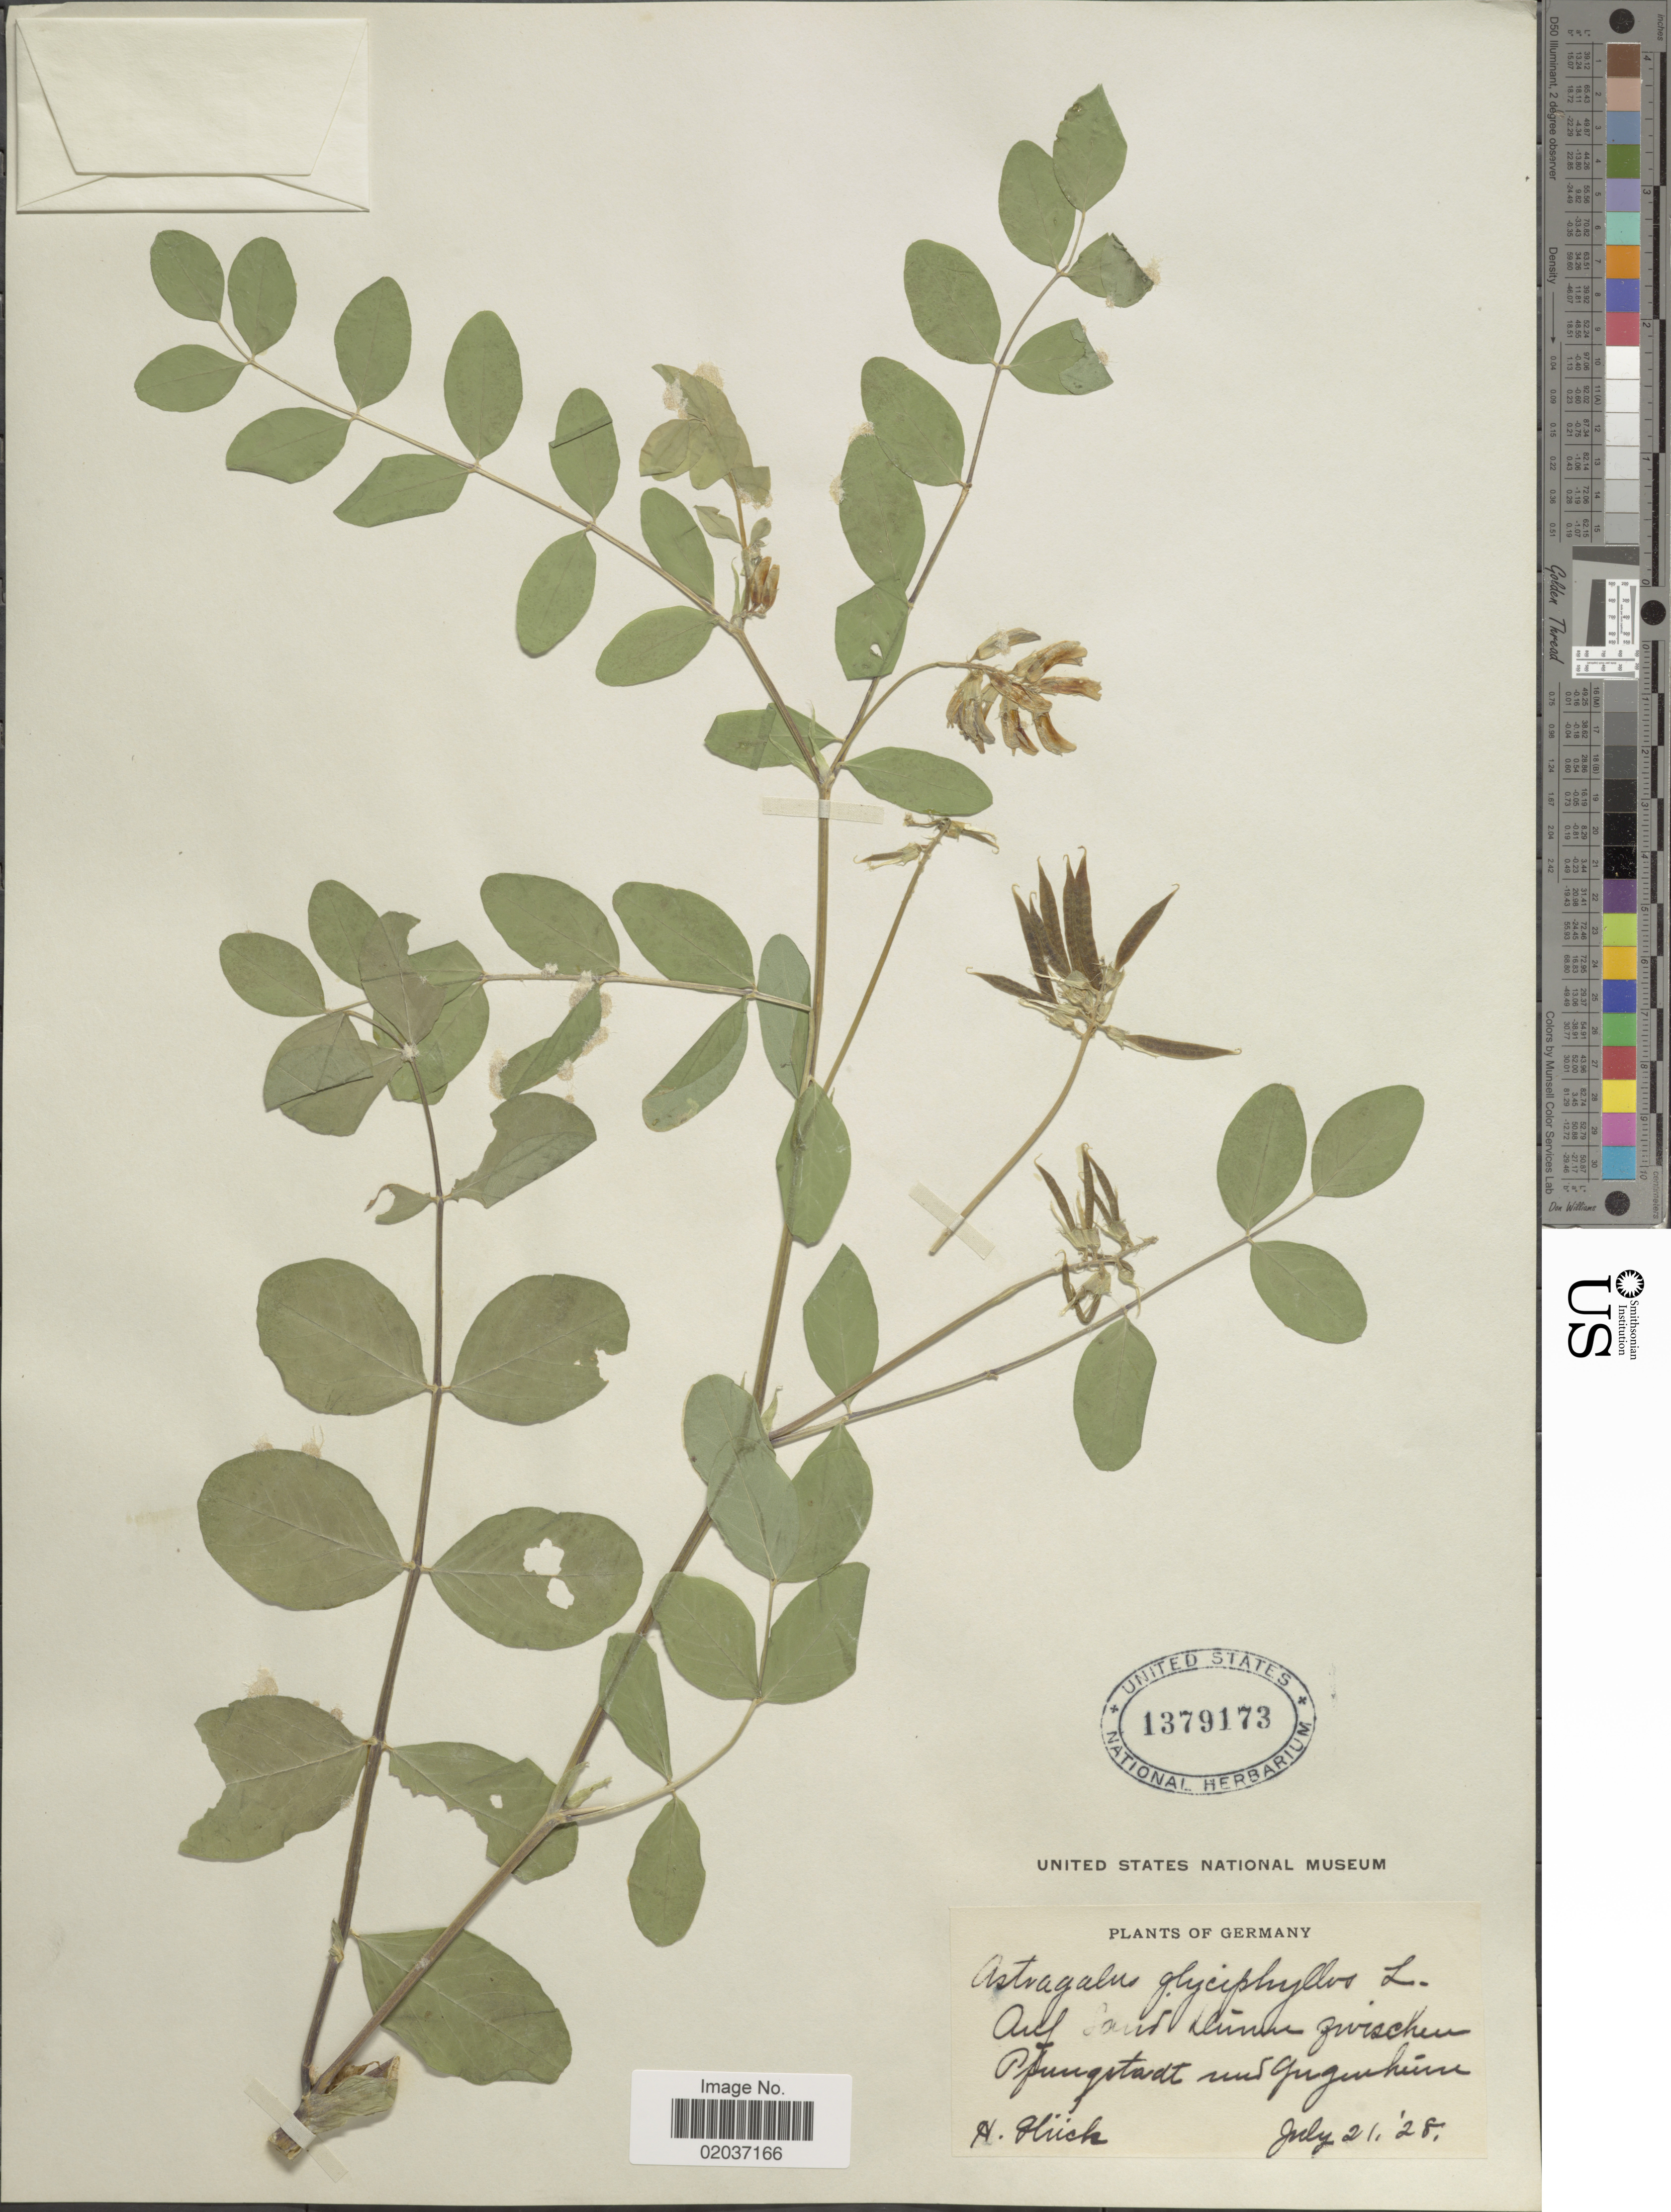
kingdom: Plantae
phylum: Tracheophyta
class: Magnoliopsida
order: Fabales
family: Fabaceae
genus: Astragalus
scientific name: Astragalus glycyphyllos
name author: L.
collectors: H. Hück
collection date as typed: Transcribed d/m/y: 21/7/28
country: Germany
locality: Germany, Auf [illegible text] Dunu zwischen Pfungstadt und Gugunh[illegible text].[interpreted]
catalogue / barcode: US 1379173